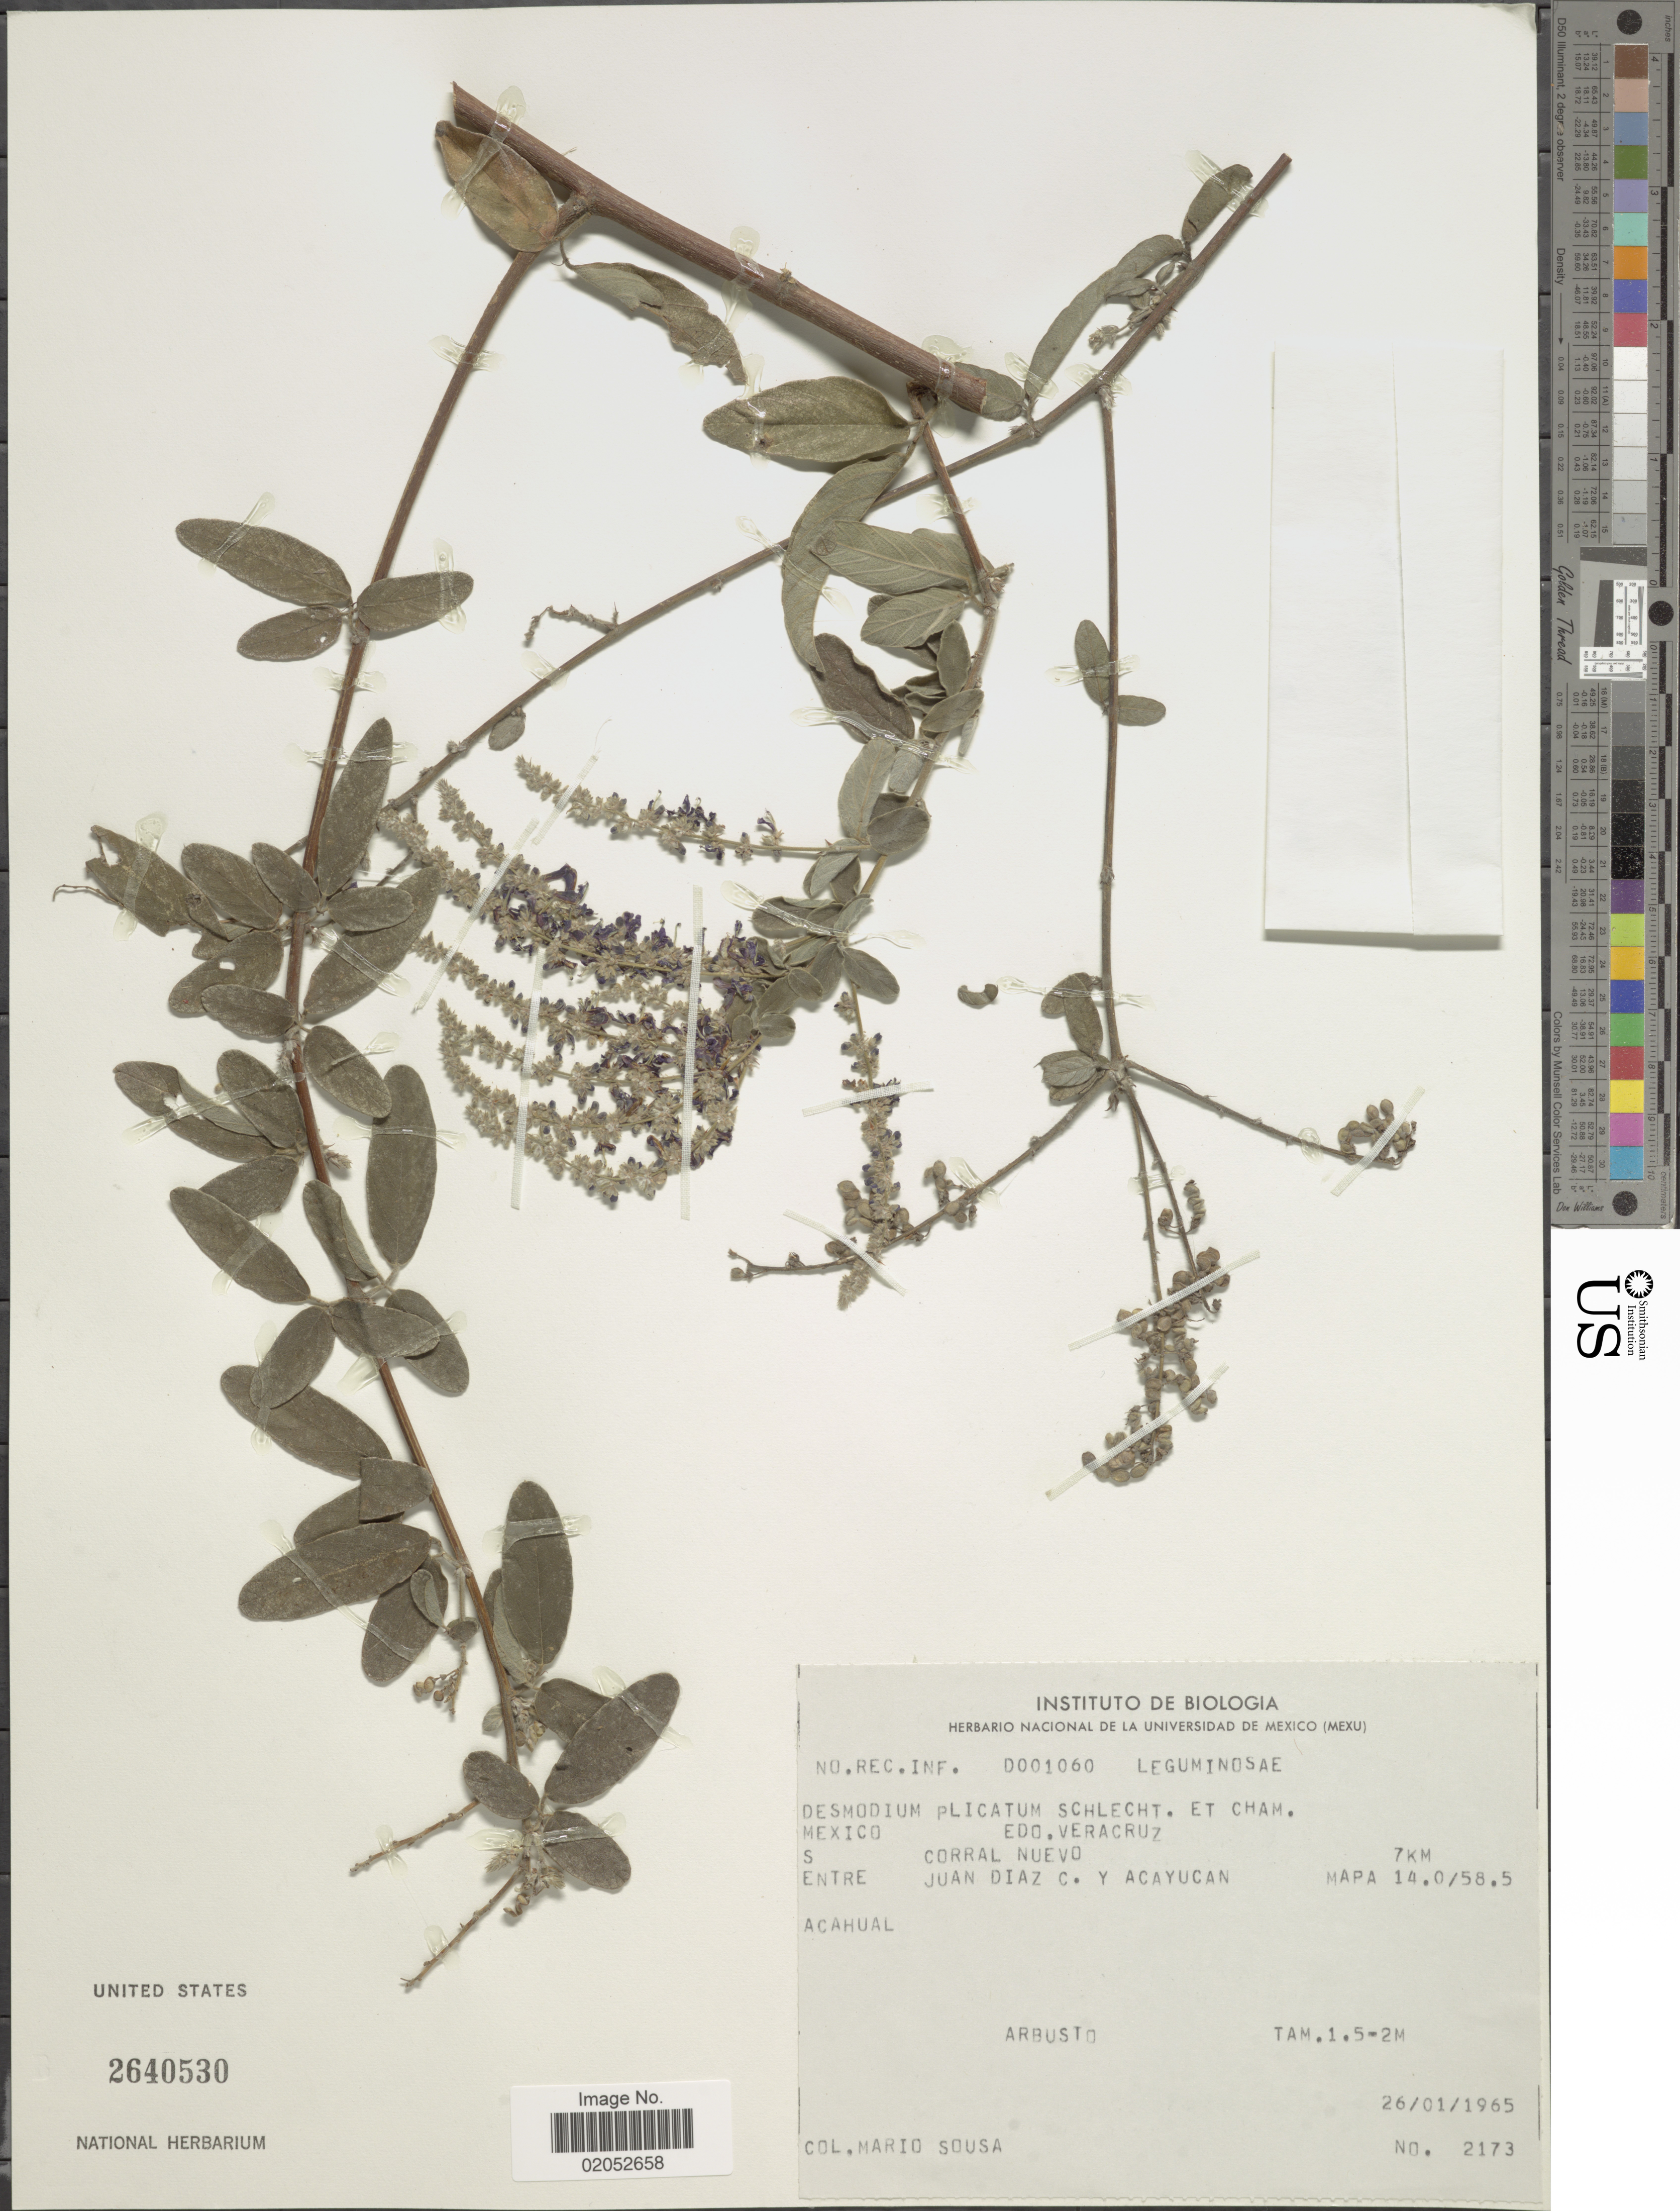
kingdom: Plantae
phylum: Tracheophyta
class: Magnoliopsida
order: Fabales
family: Fabaceae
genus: Desmodium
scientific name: Desmodium plicatum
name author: Schltdl. & Cham.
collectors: M. Sousa S.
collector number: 2173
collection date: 1965-01-26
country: Mexico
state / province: Veracruz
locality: Mexico, Edo. Veracruz, S Corral Nuevo, Entre Juan Diaz C. Y Acayucan, 7 km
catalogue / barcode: US 2640530